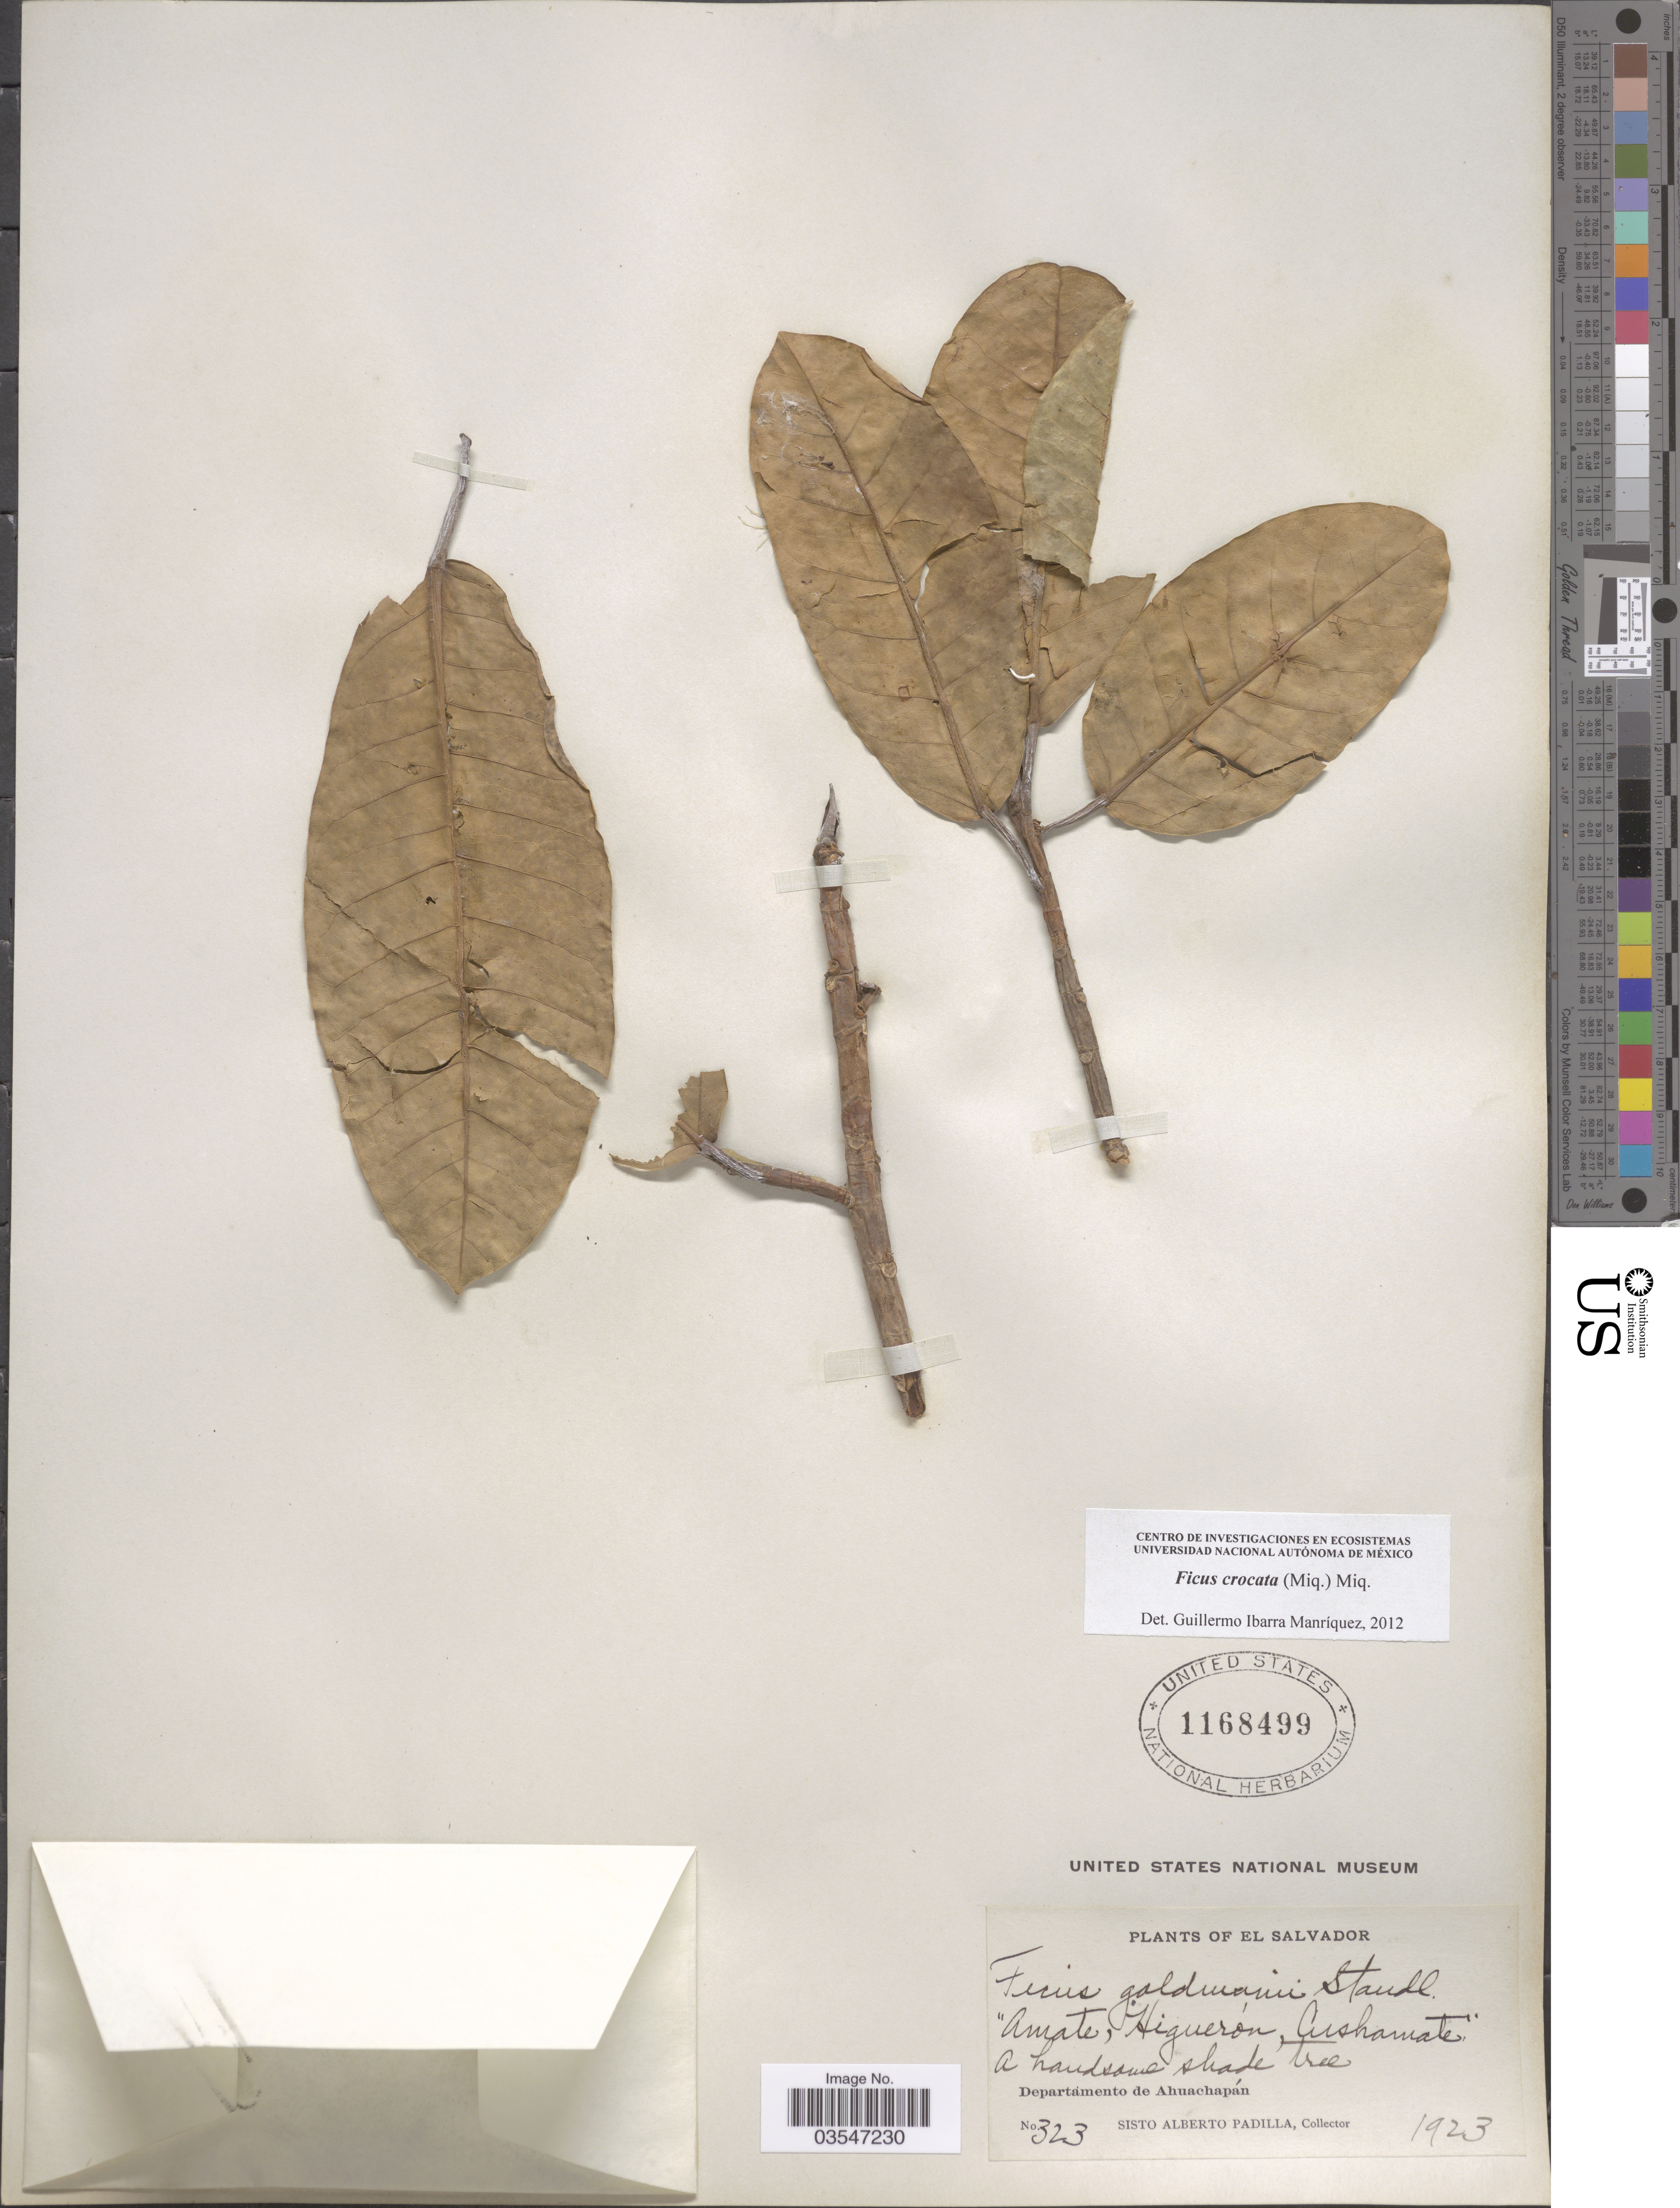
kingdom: Plantae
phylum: Tracheophyta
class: Magnoliopsida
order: Rosales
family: Moraceae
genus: Ficus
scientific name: Ficus crocata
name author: (Miq.) Miq.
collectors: S. A. Padilla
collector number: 323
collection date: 1923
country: El Salvador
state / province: Ahuachapan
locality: Departamento de Ahuachapán.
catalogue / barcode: US 1168499